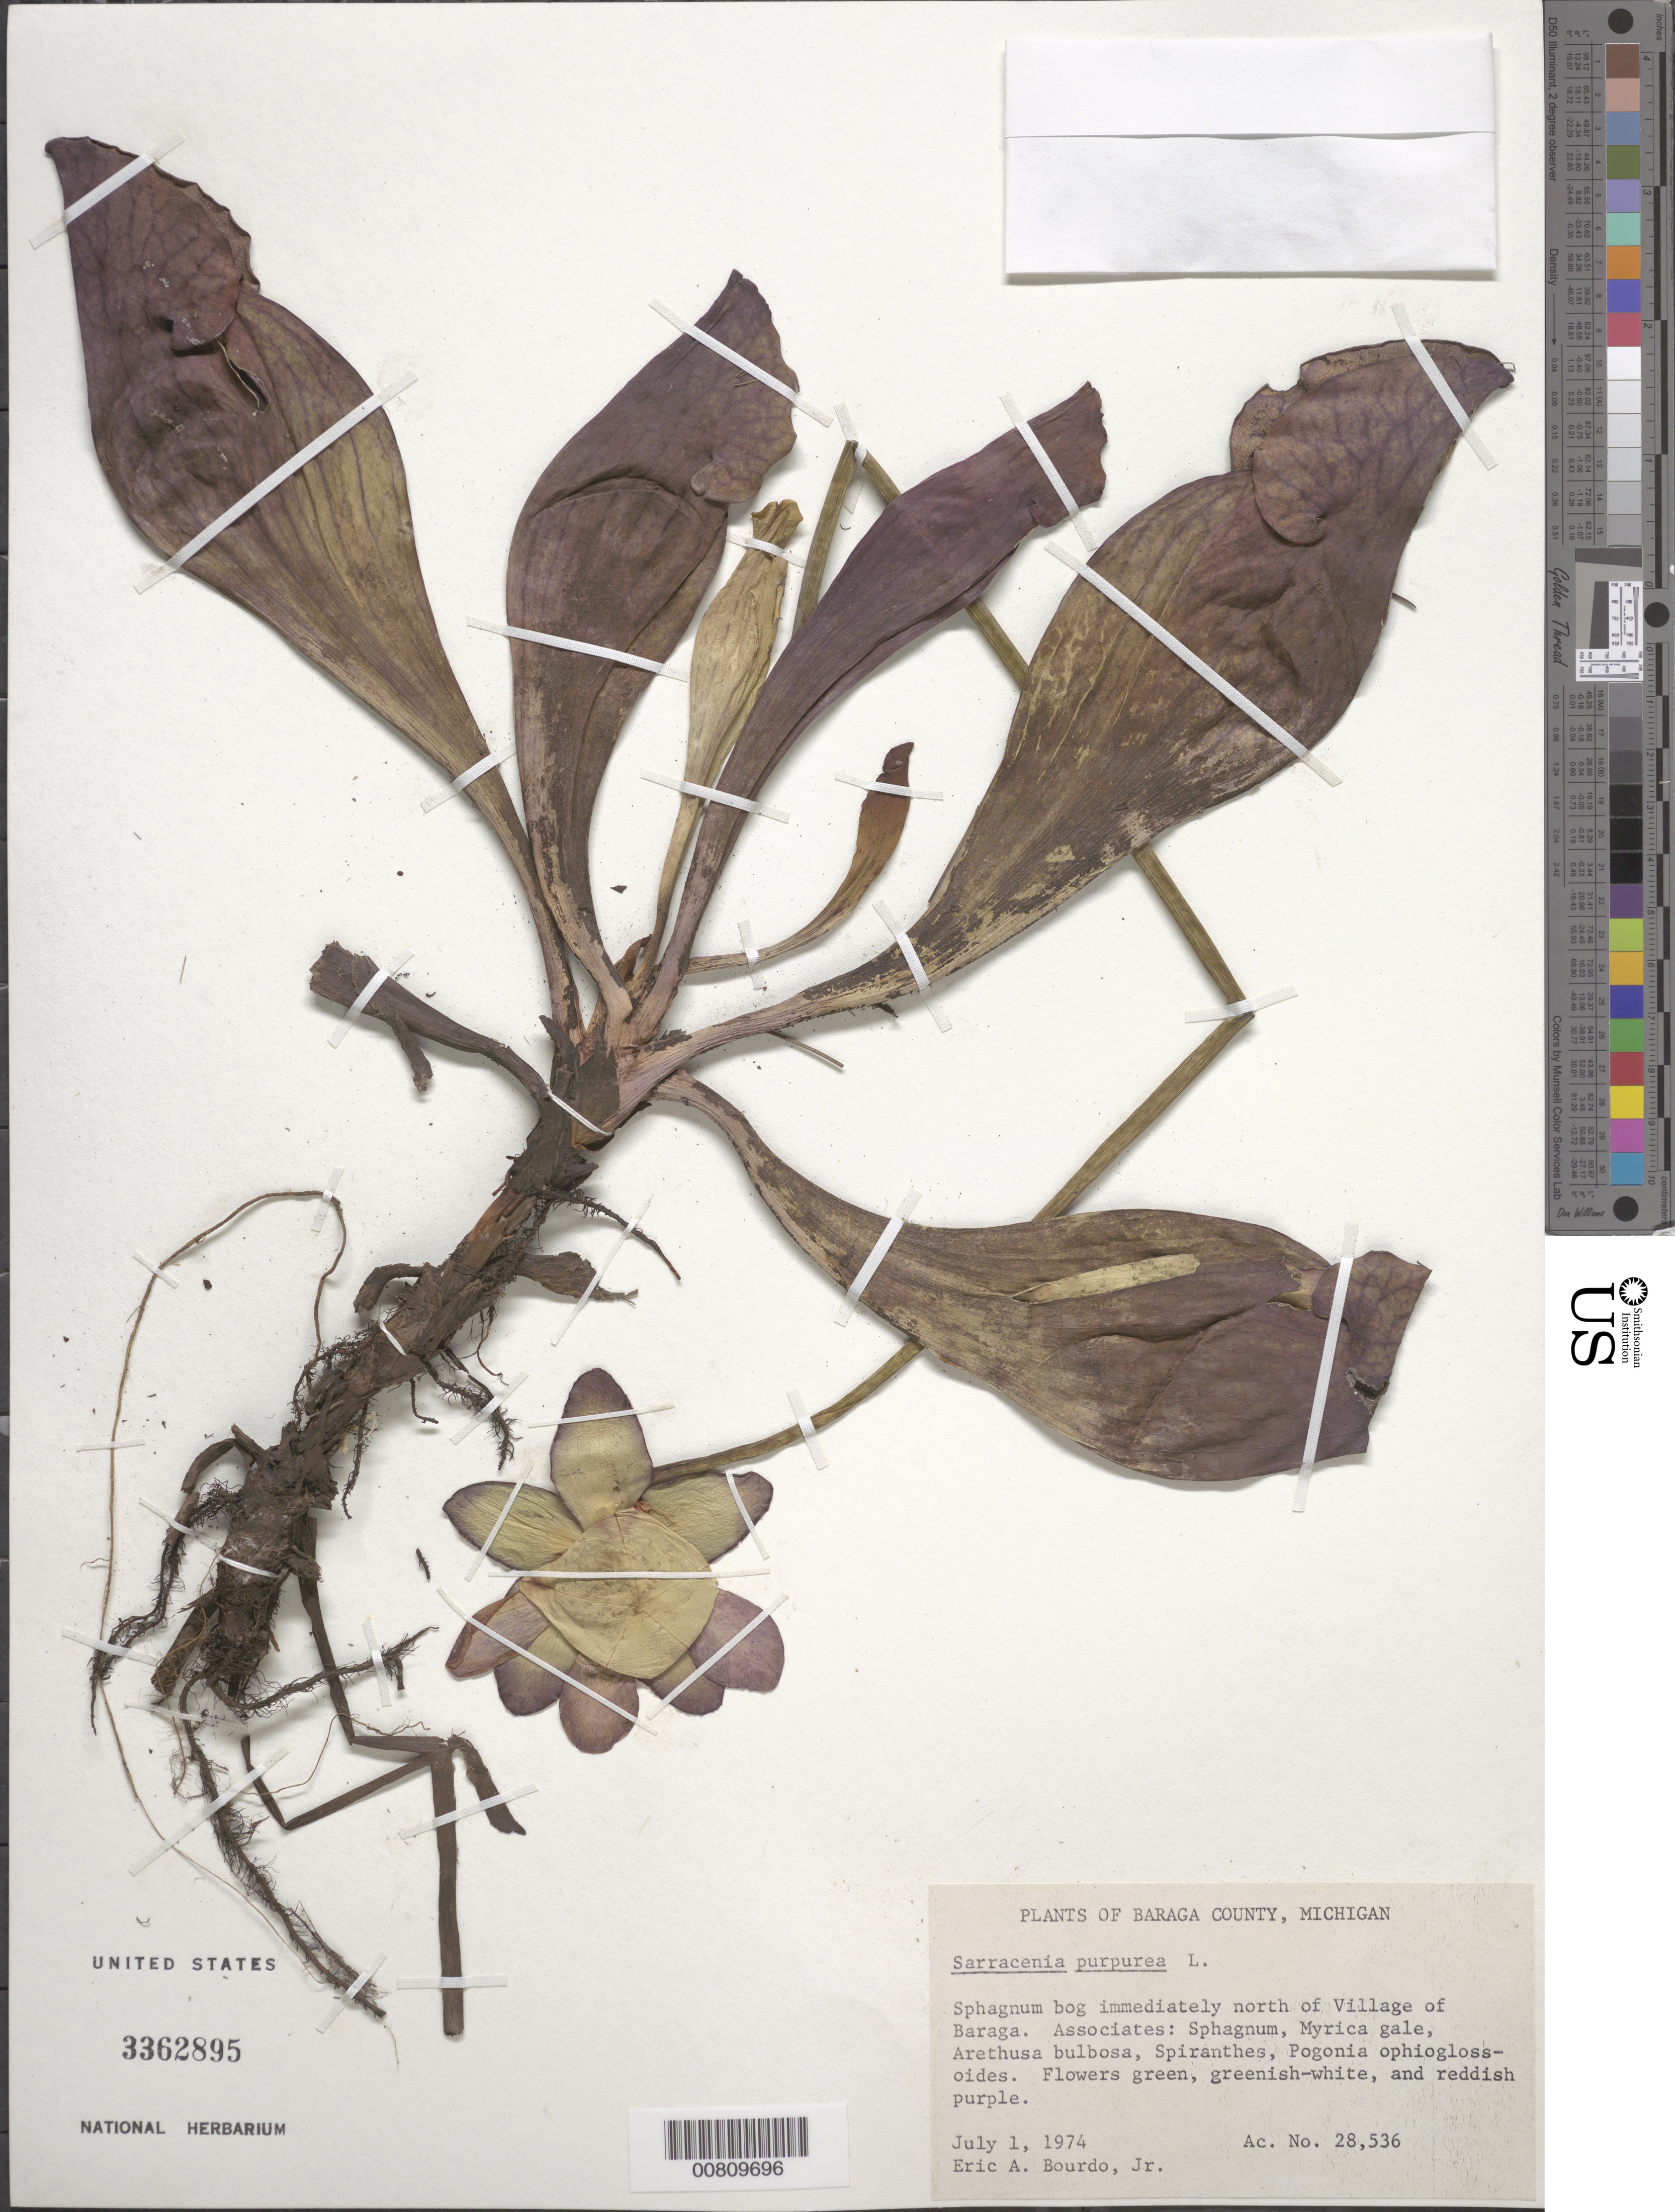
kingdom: Plantae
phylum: Tracheophyta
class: Magnoliopsida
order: Ericales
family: Sarraceniaceae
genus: Sarracenia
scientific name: Sarracenia purpurea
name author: L.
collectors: E. Bourdo Jr.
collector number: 28536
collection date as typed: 01 Jul 1974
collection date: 1974-07-01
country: United States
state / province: Michigan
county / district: Baraga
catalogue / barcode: US 3362895